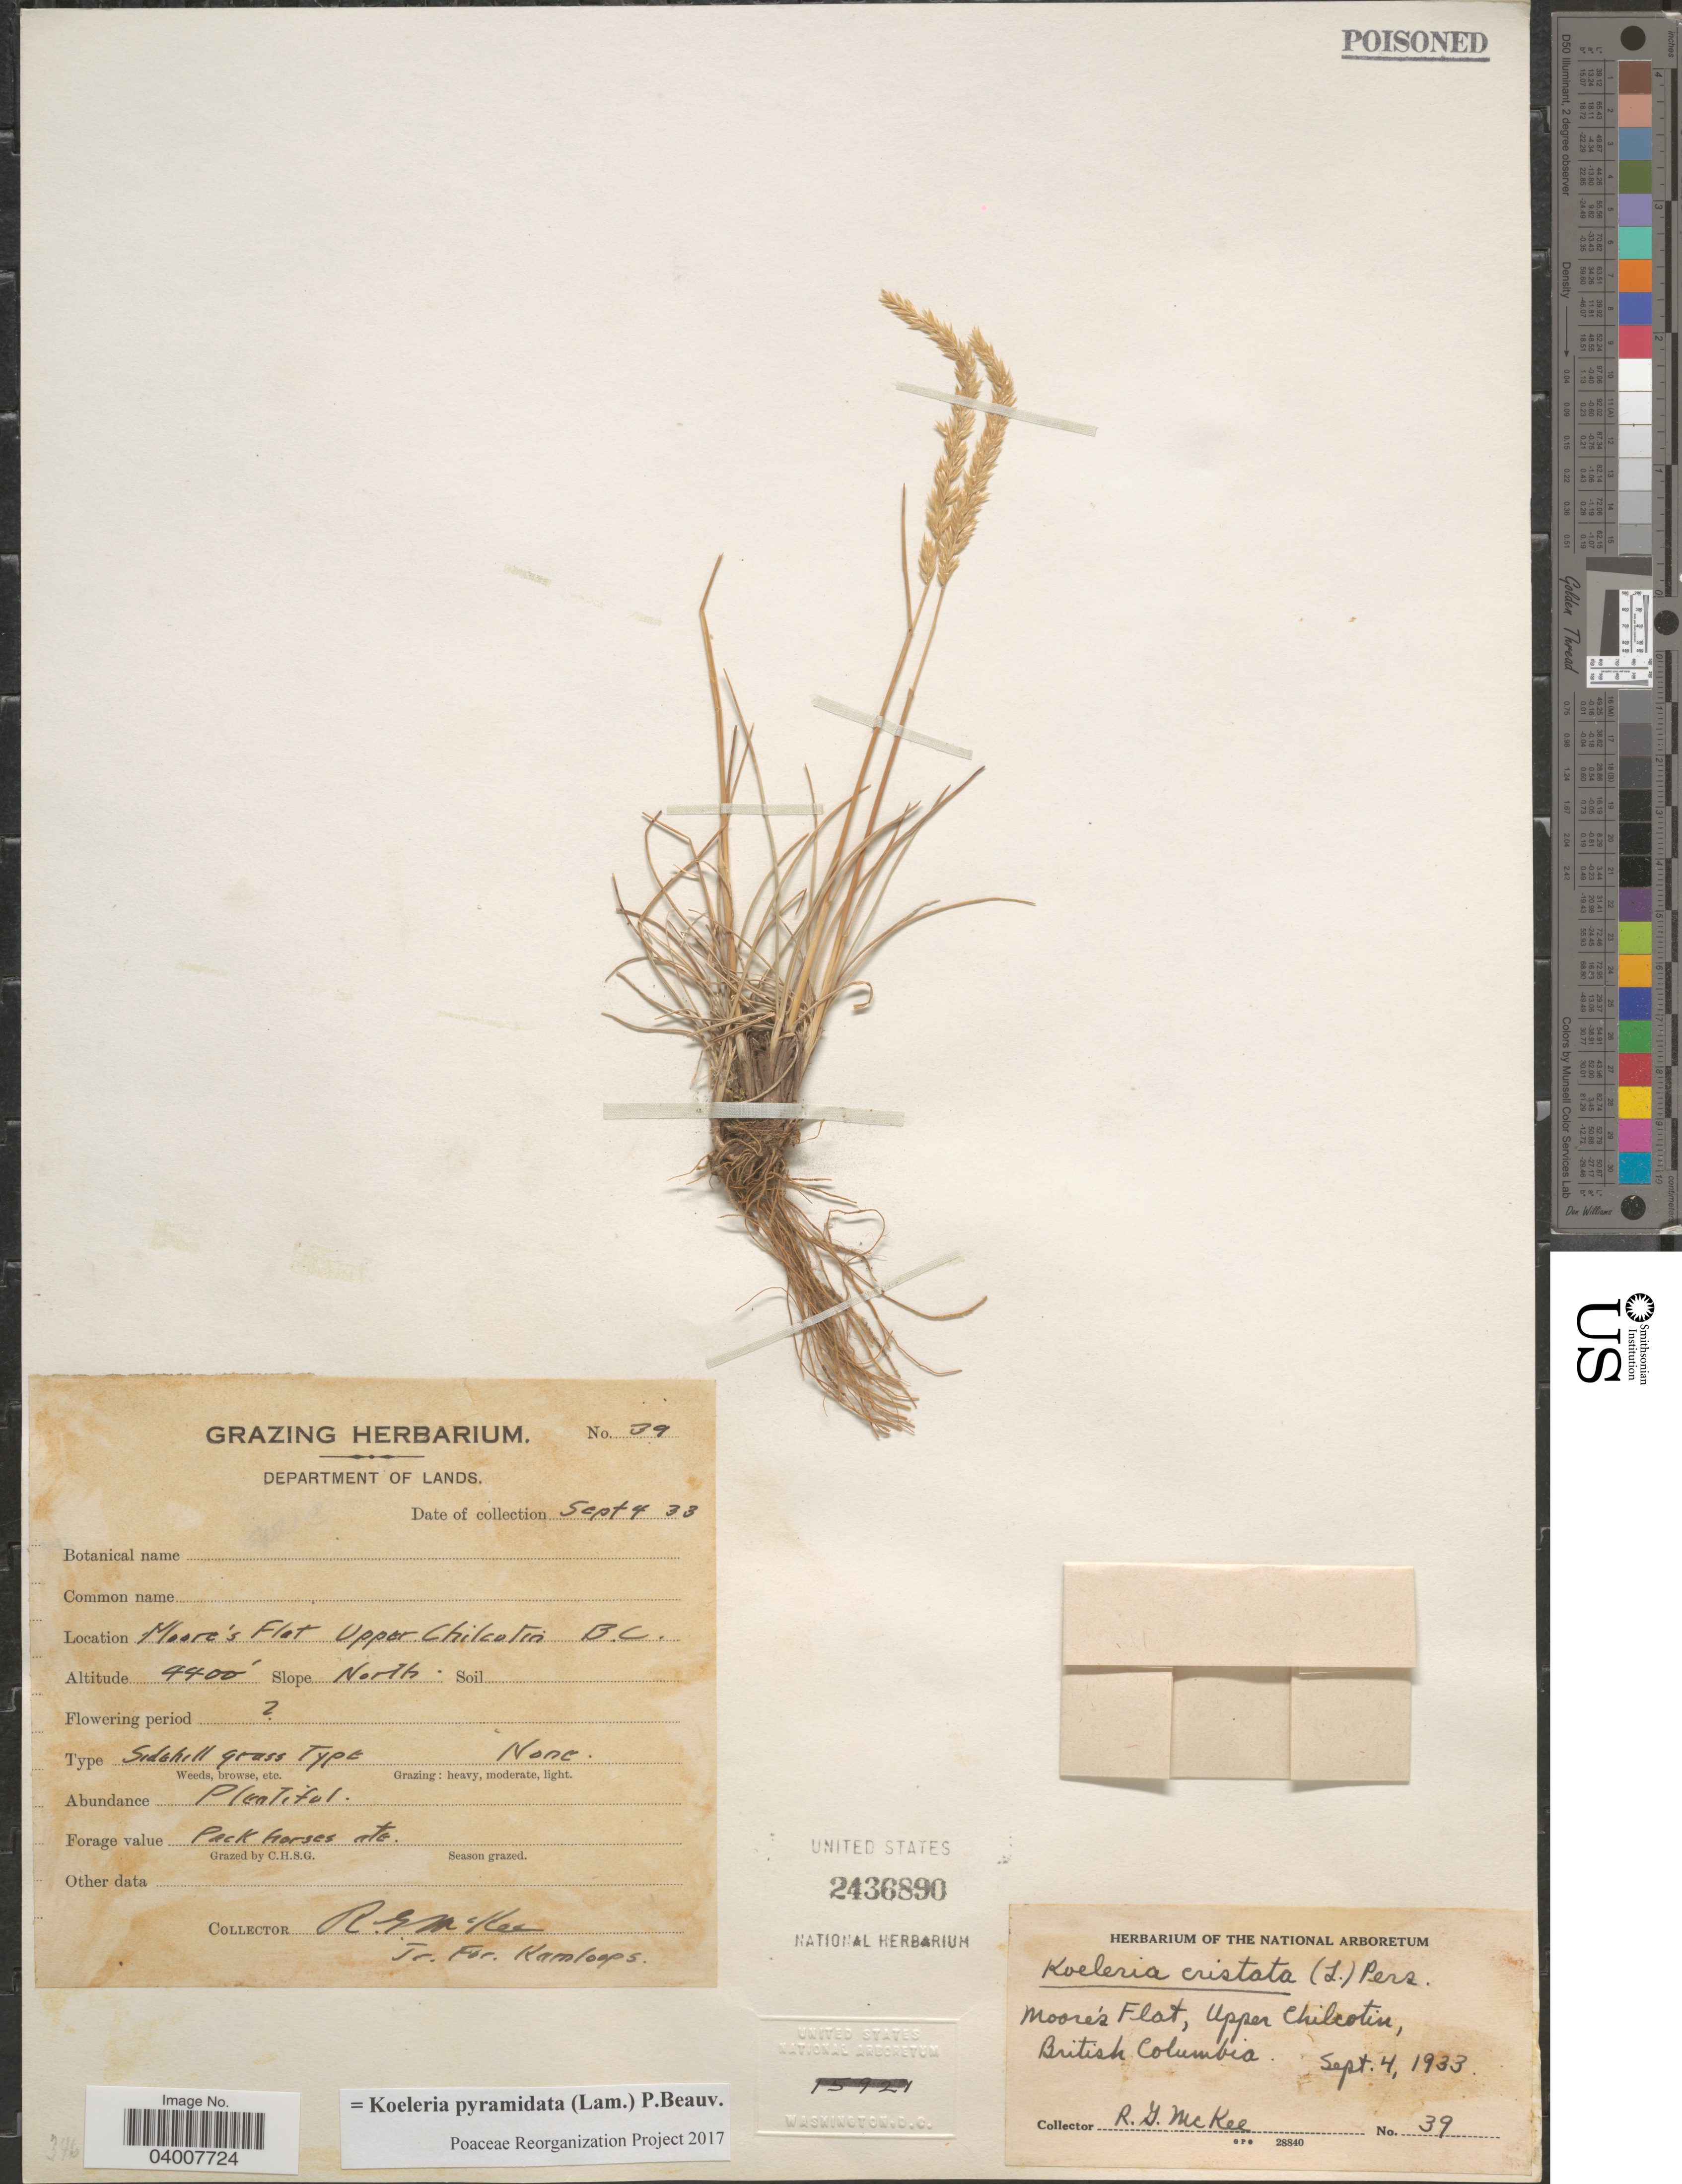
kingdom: Plantae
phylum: Tracheophyta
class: Liliopsida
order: Poales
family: Poaceae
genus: Koeleria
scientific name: Koeleria pyramidata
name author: (Lam.) P. Beauv.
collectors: R. Mckee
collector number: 39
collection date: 1933-09-04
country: Canada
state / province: British Columbia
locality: Moore's Flat Upper Chilcotin.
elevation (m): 1341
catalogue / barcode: US 2436890